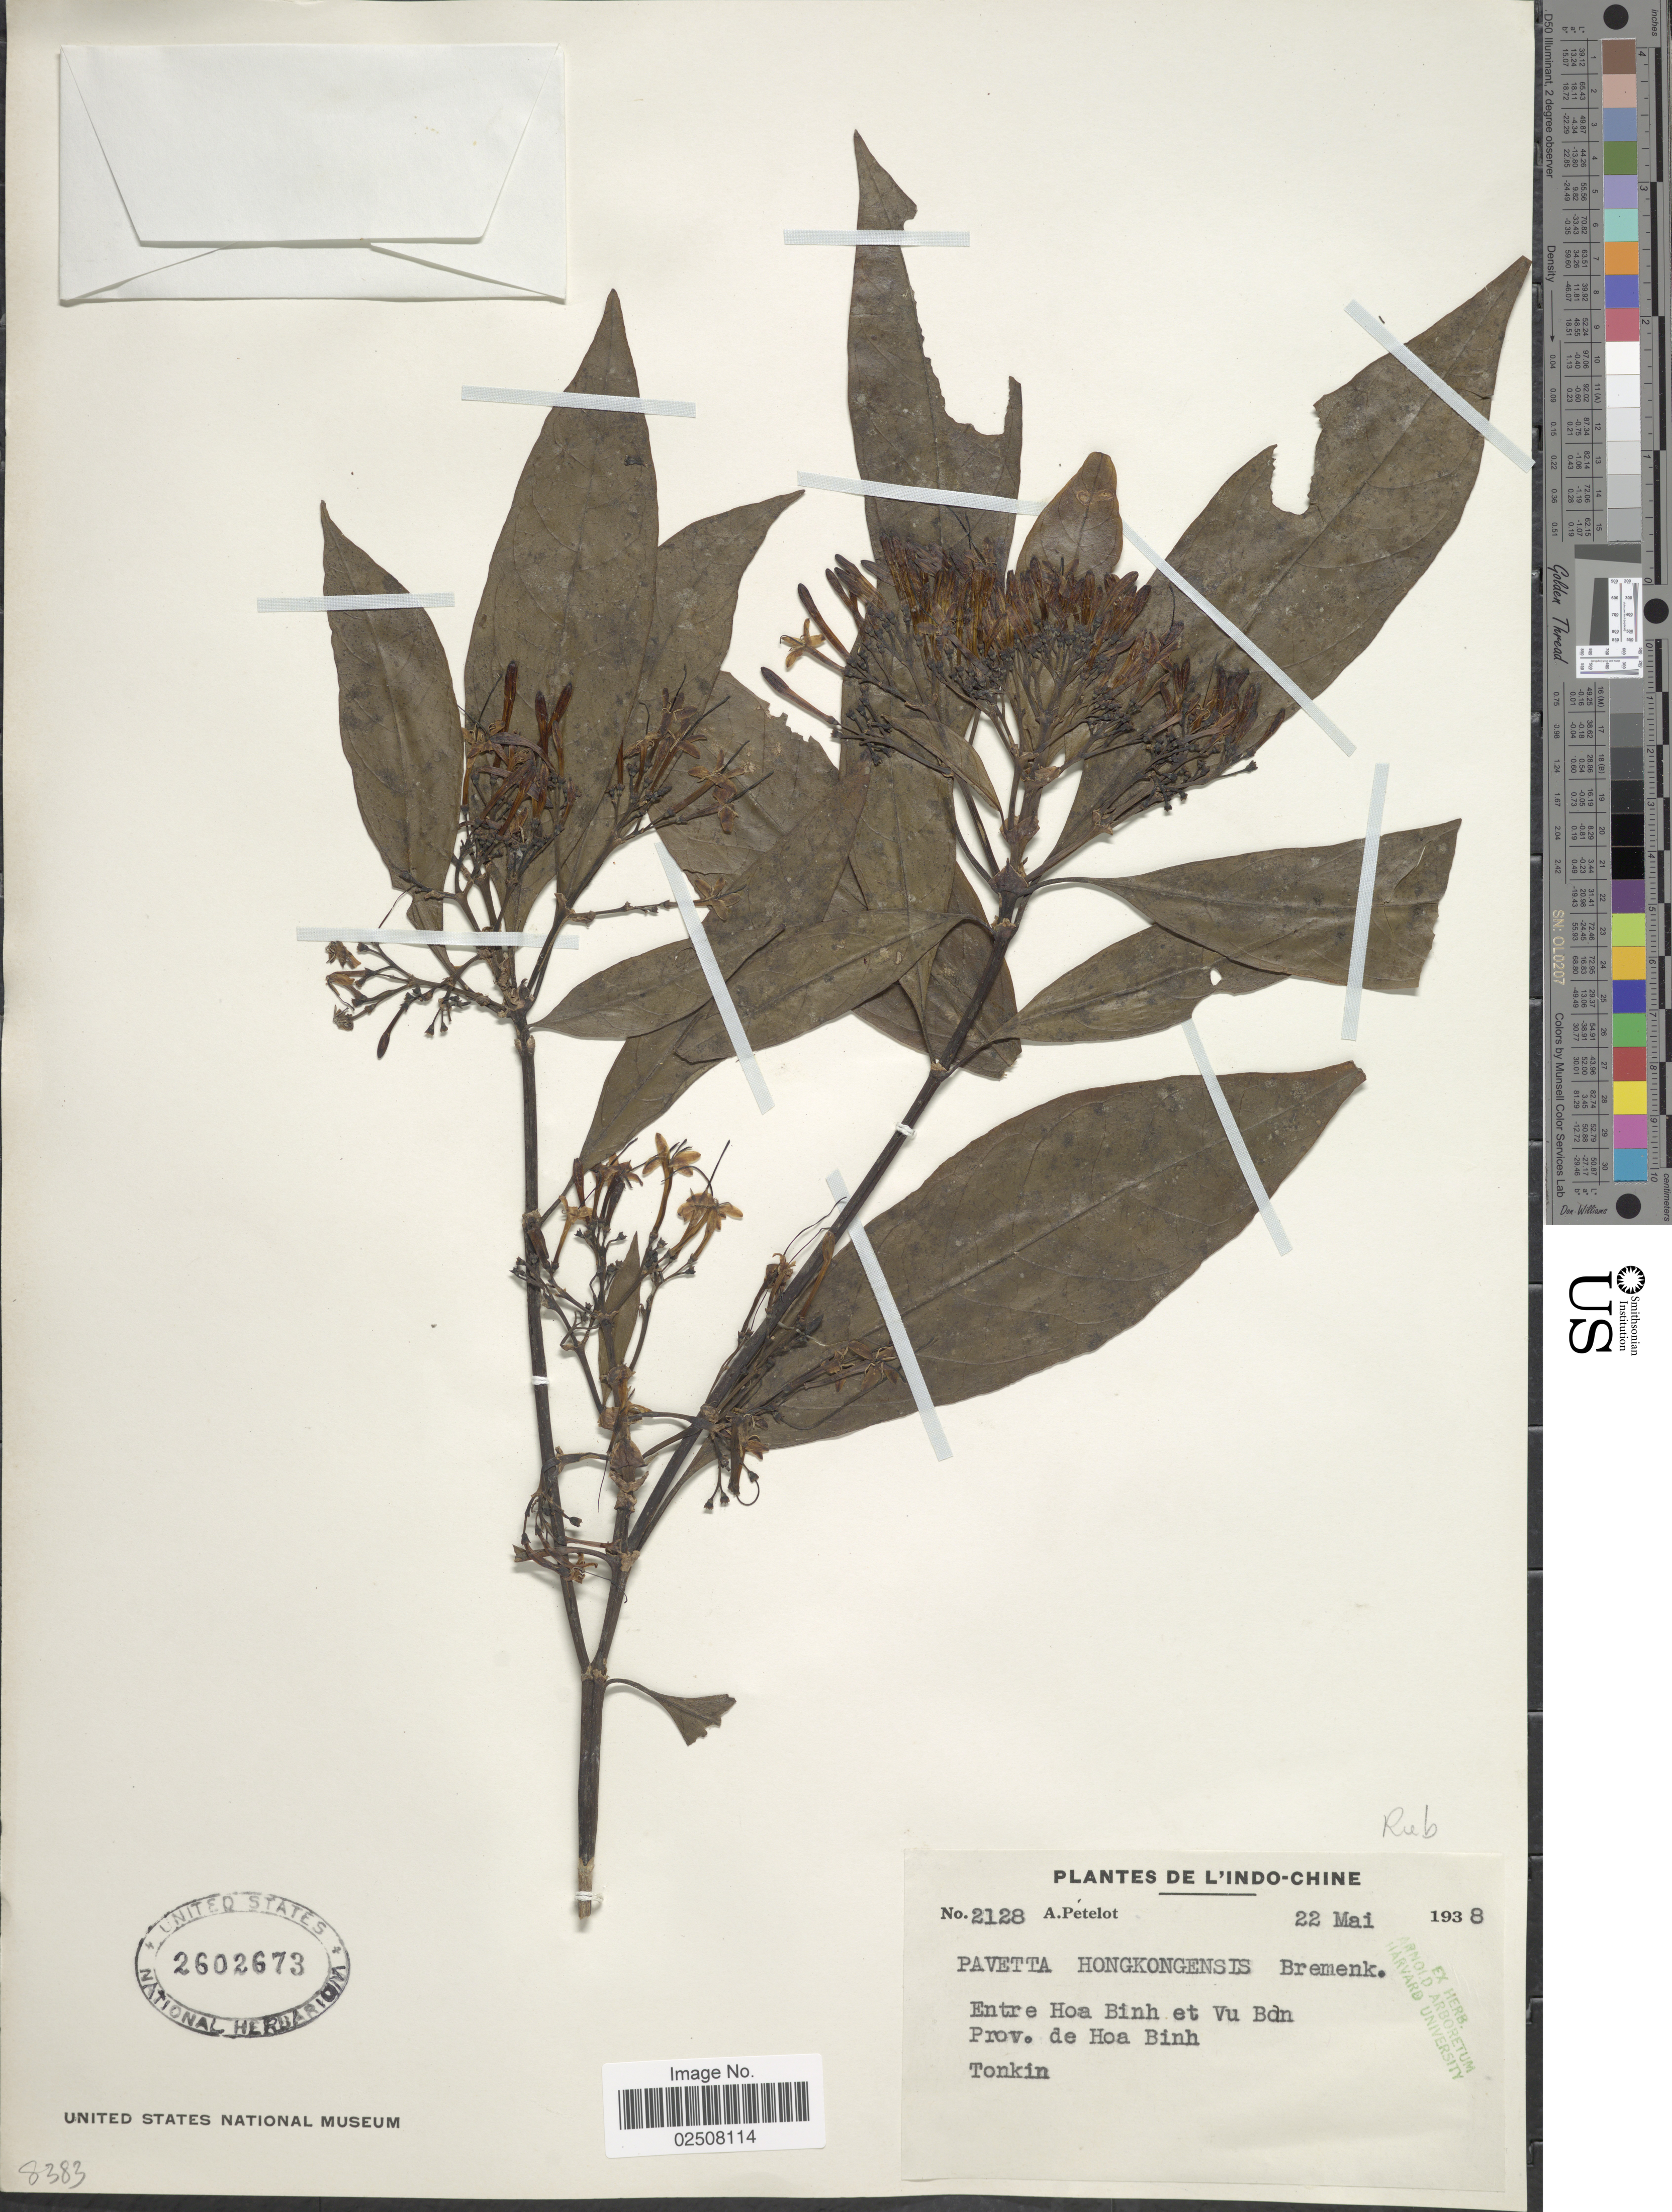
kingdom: Plantae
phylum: Tracheophyta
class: Magnoliopsida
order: Gentianales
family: Rubiaceae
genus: Pavetta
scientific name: Pavetta hongkongensis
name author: Bremek.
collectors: A. Petelot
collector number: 2128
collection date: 1938-05-22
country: Vietnam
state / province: Hoa Binh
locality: Entre Hoa Binh et Vu Ban, Tonkin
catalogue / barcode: US 2602673